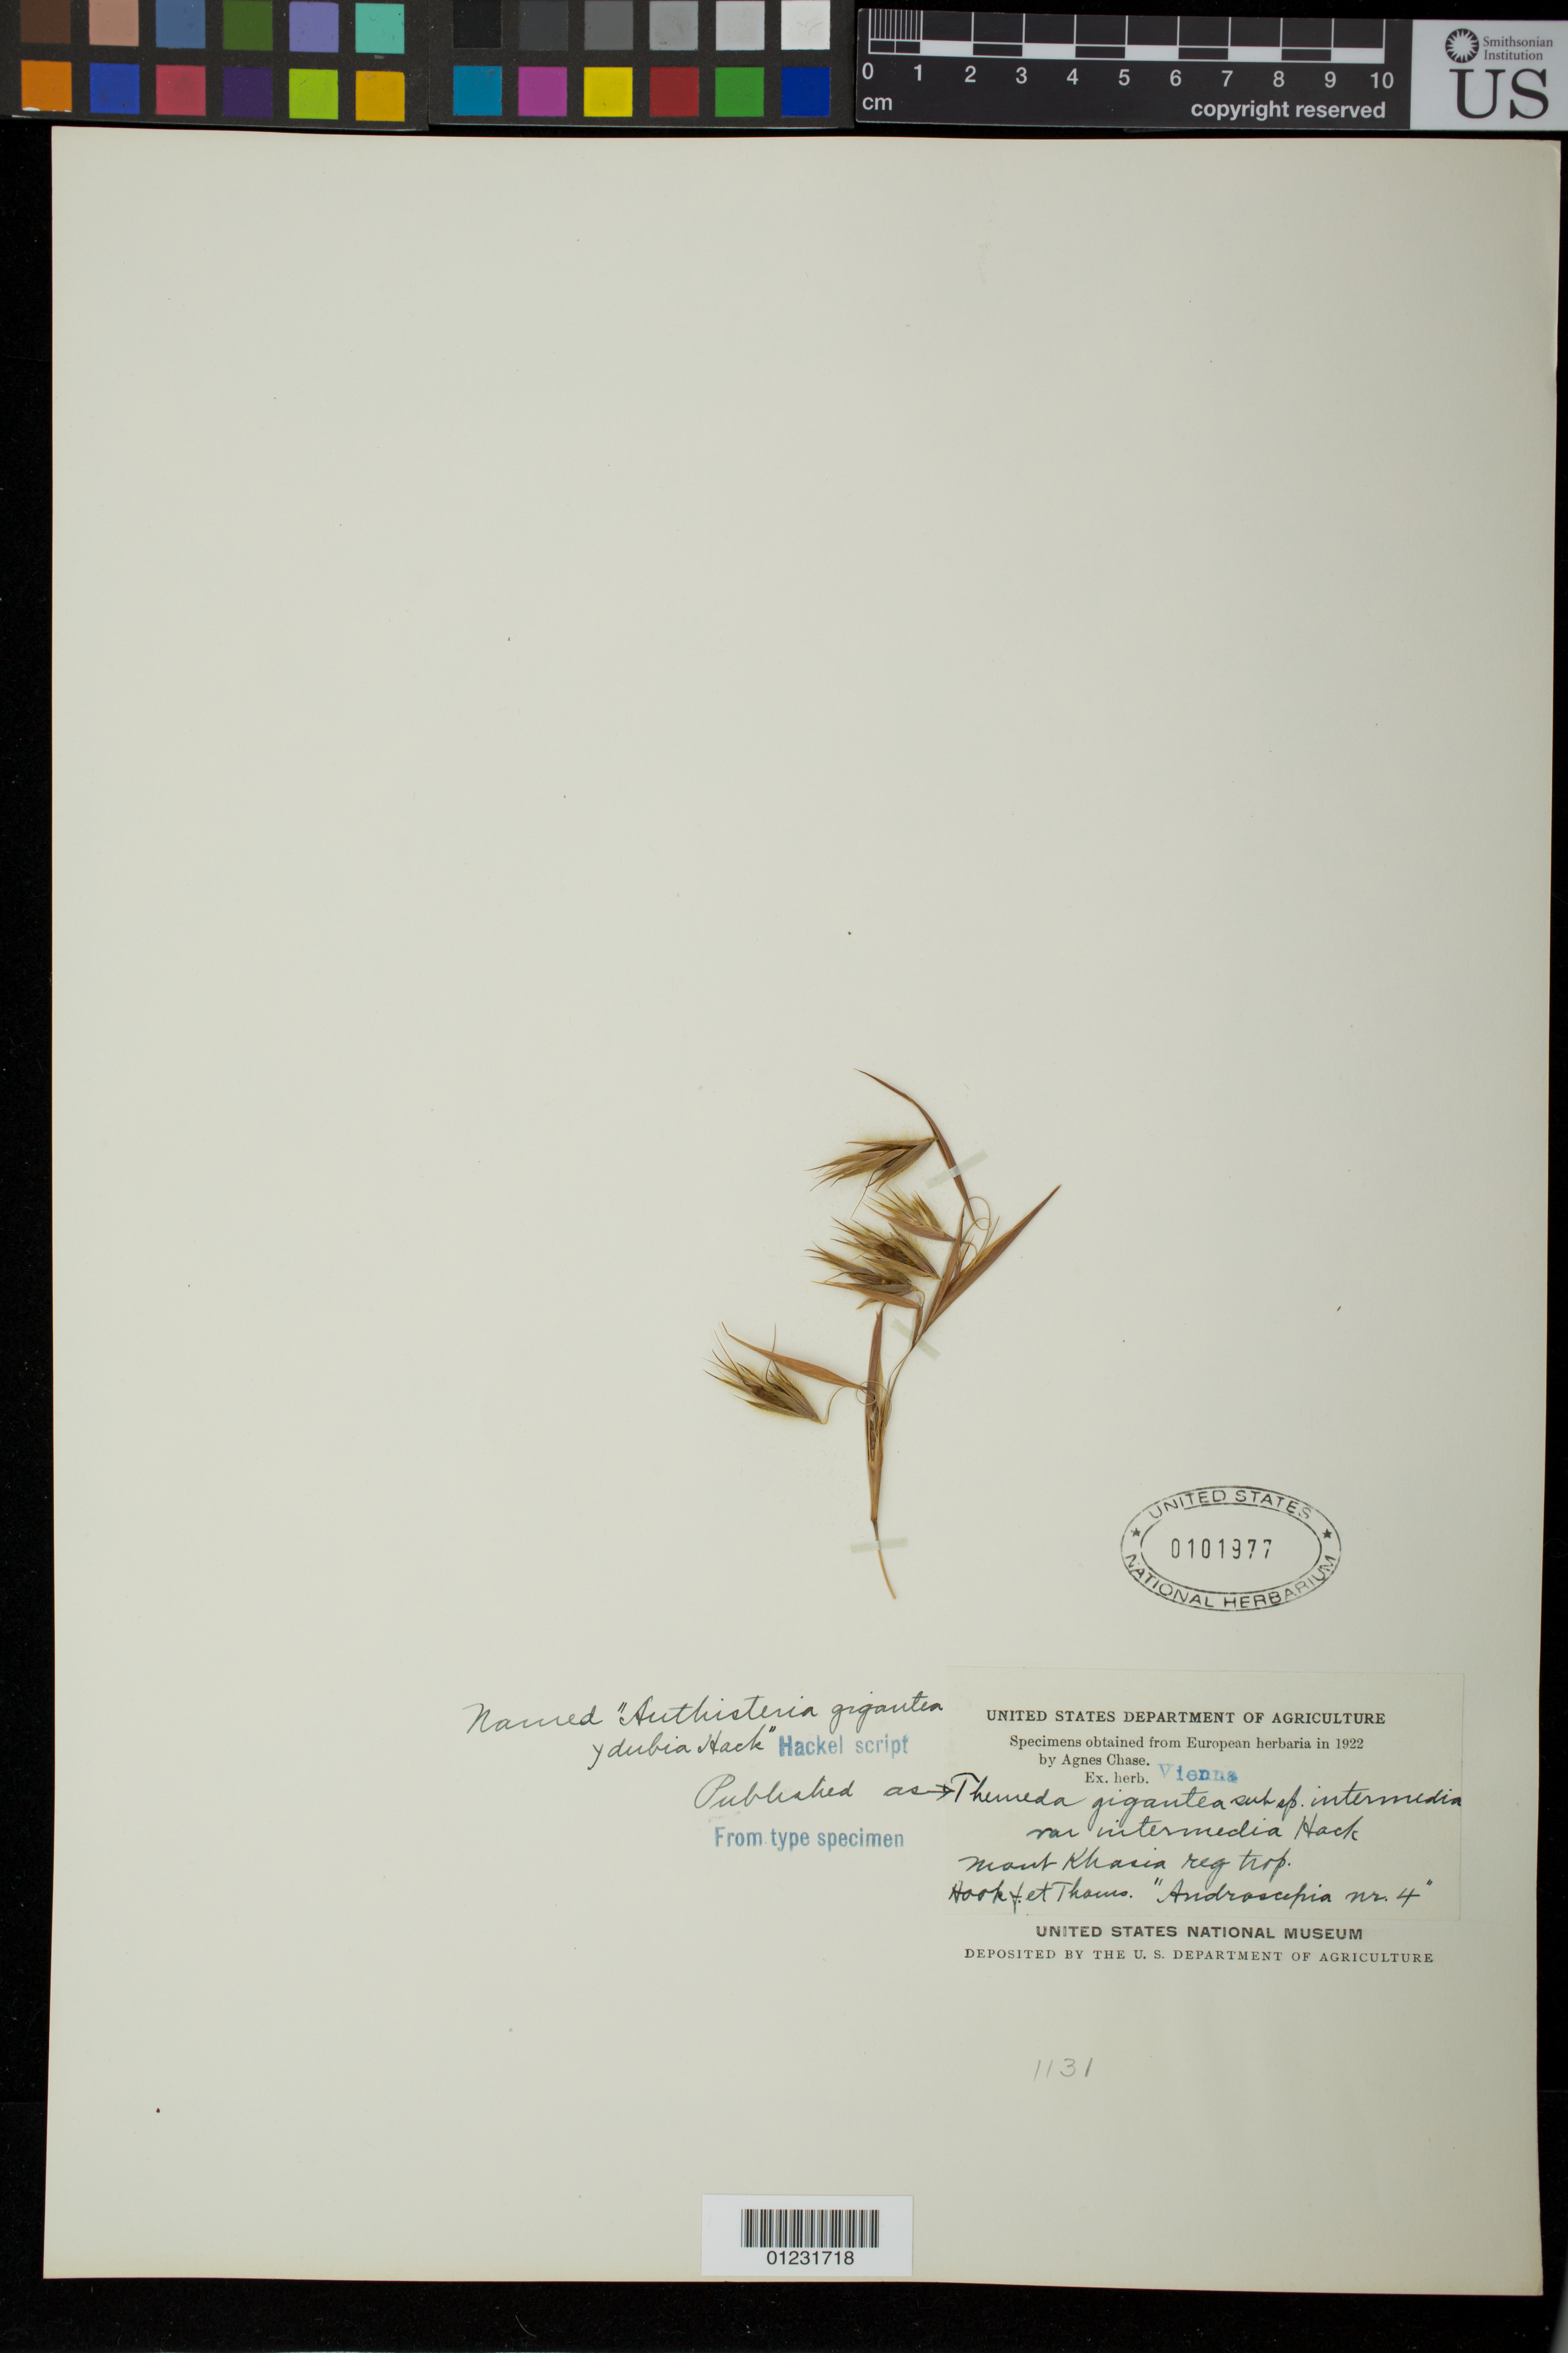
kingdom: Plantae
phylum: Tracheophyta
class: Liliopsida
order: Poales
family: Poaceae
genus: Themeda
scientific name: Themeda gigantea var. intermedia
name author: Hack. in A. DC. & C. DC.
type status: Type Collection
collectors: J. D. Hooker & -- Thomson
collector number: Androscepia nr.4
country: India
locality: Mt. Khasia.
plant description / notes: Fragmentary material of type specimen ex herb. Vienna.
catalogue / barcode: US 101977